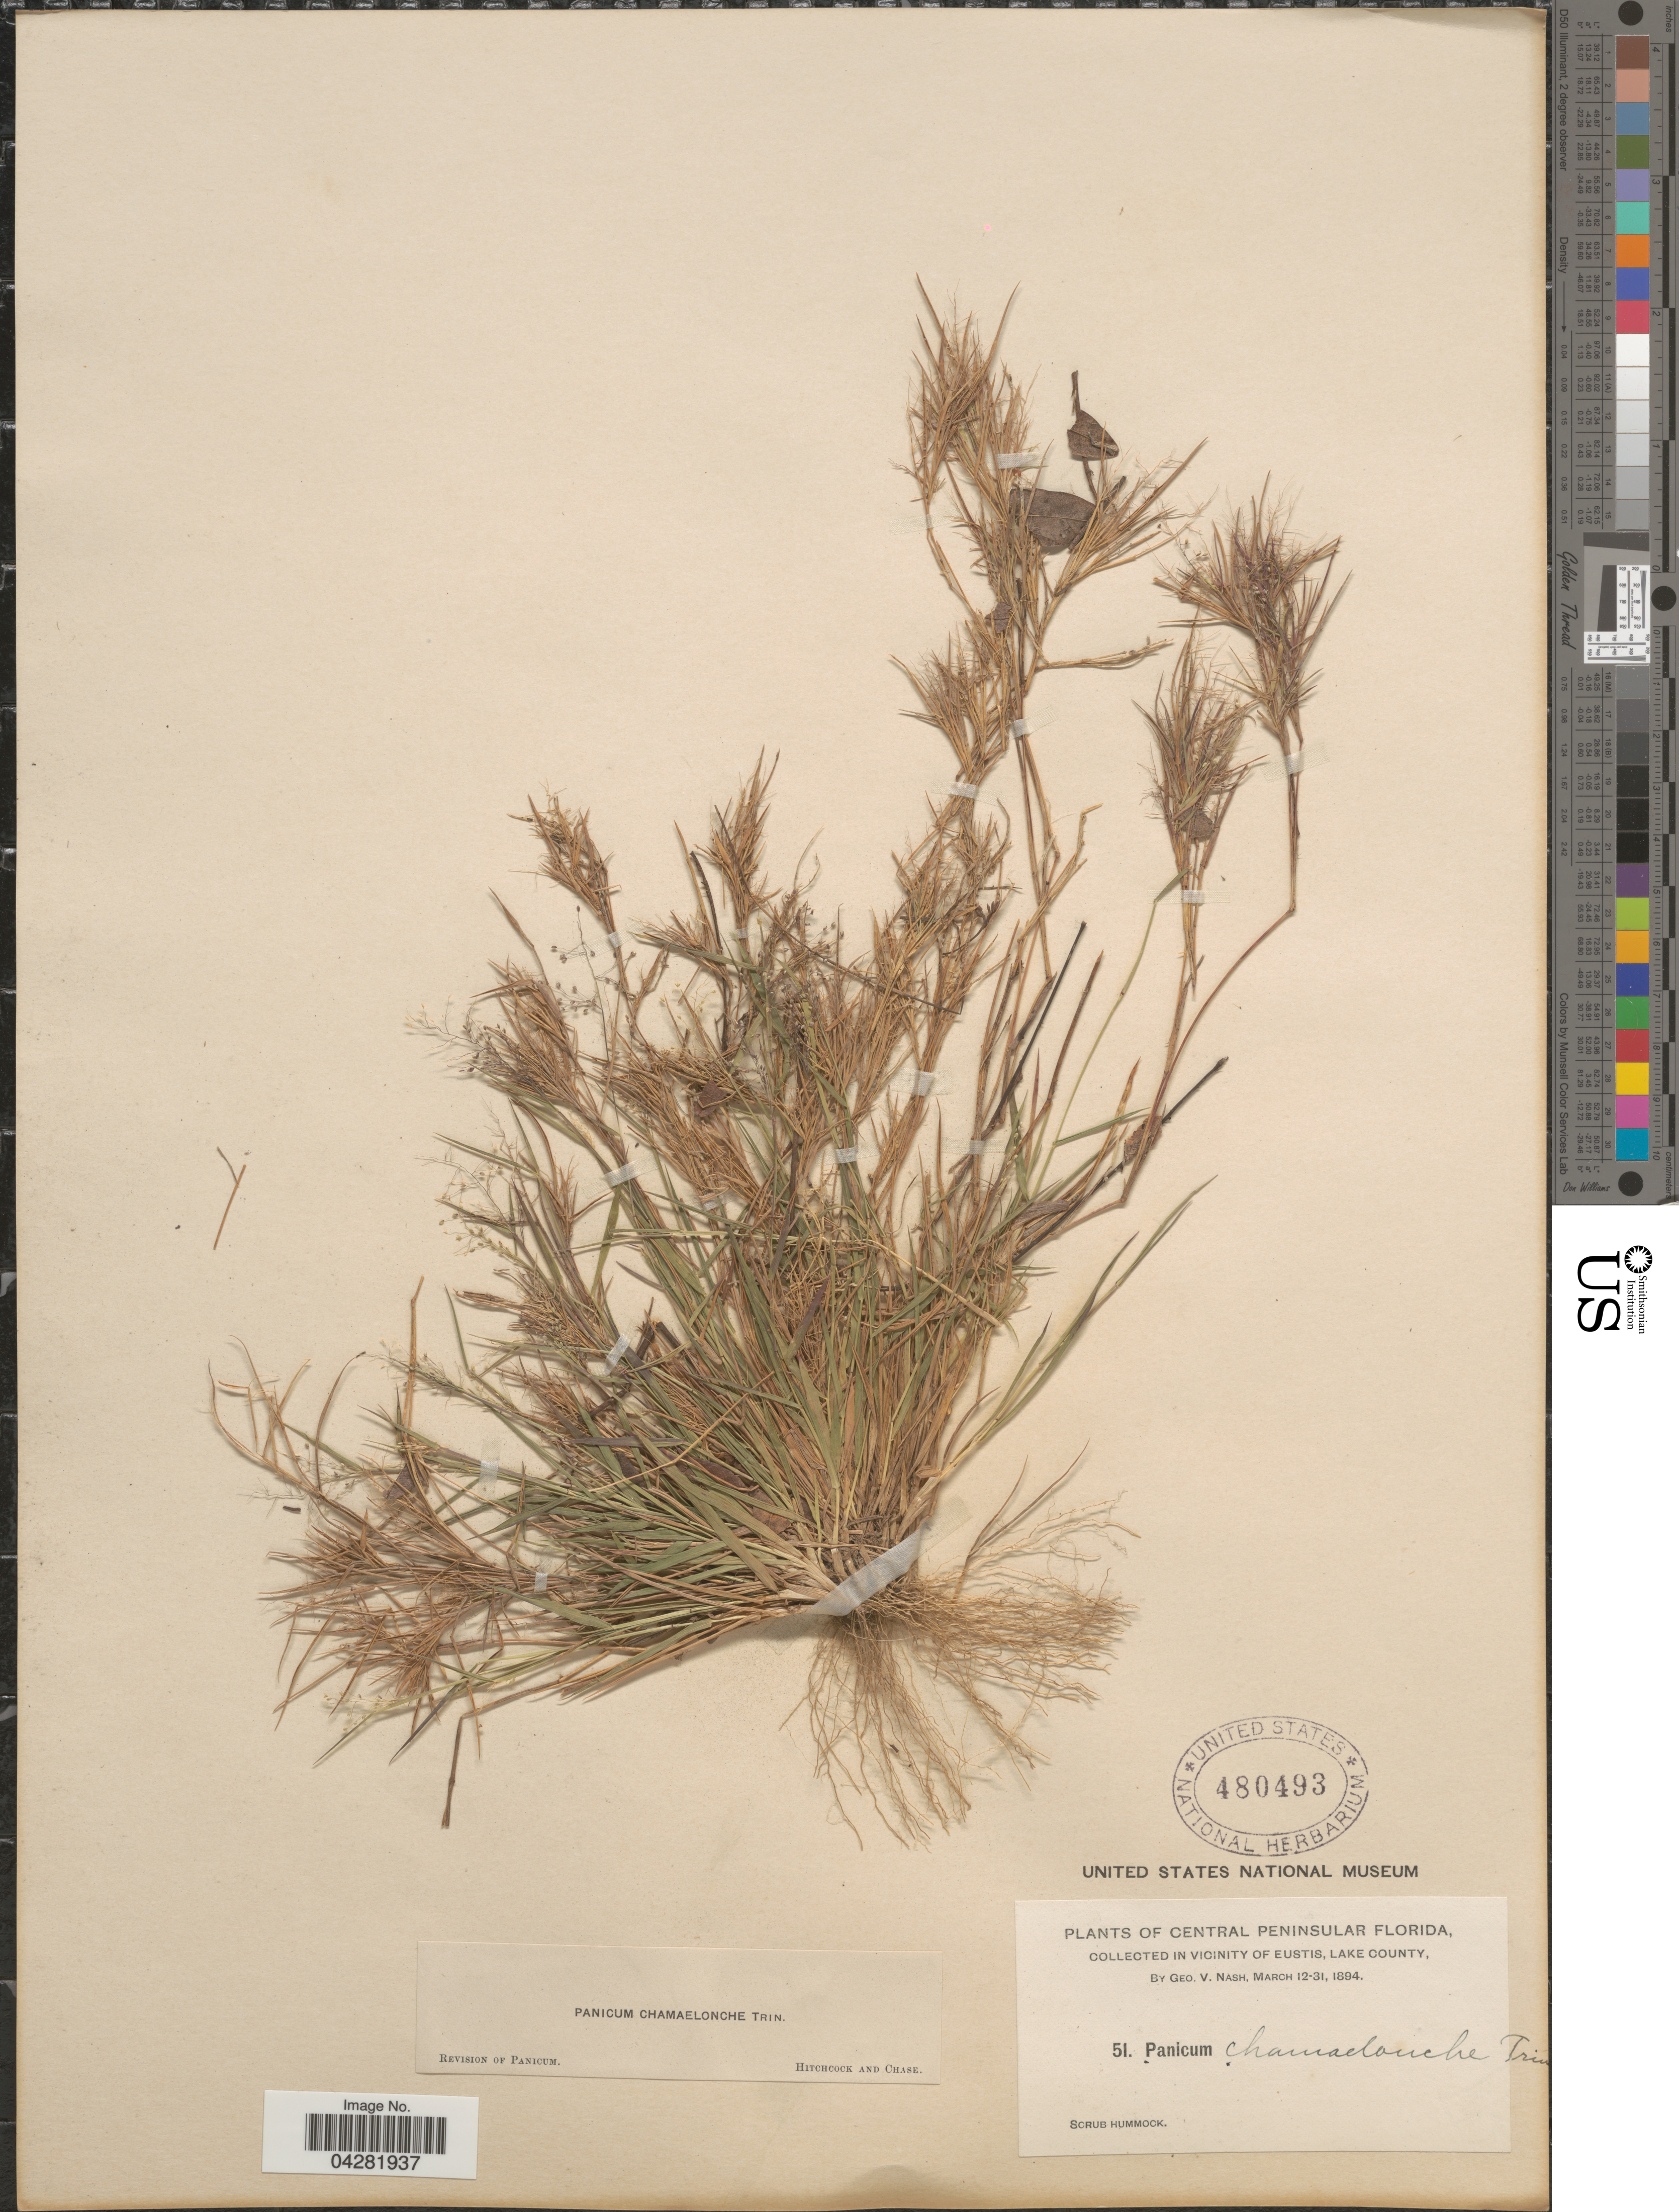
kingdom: Plantae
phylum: Tracheophyta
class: Liliopsida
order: Poales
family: Poaceae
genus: Dichanthelium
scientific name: Dichanthelium ensifolium var. ensifolium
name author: (Baldwin ex Elliot) Gould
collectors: G. V. Nash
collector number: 51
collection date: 1894-03-12/1894-03-31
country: United States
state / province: Florida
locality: Central Peninsular Florida. In Vicinity of Eustis, Lake County.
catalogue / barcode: US 480493